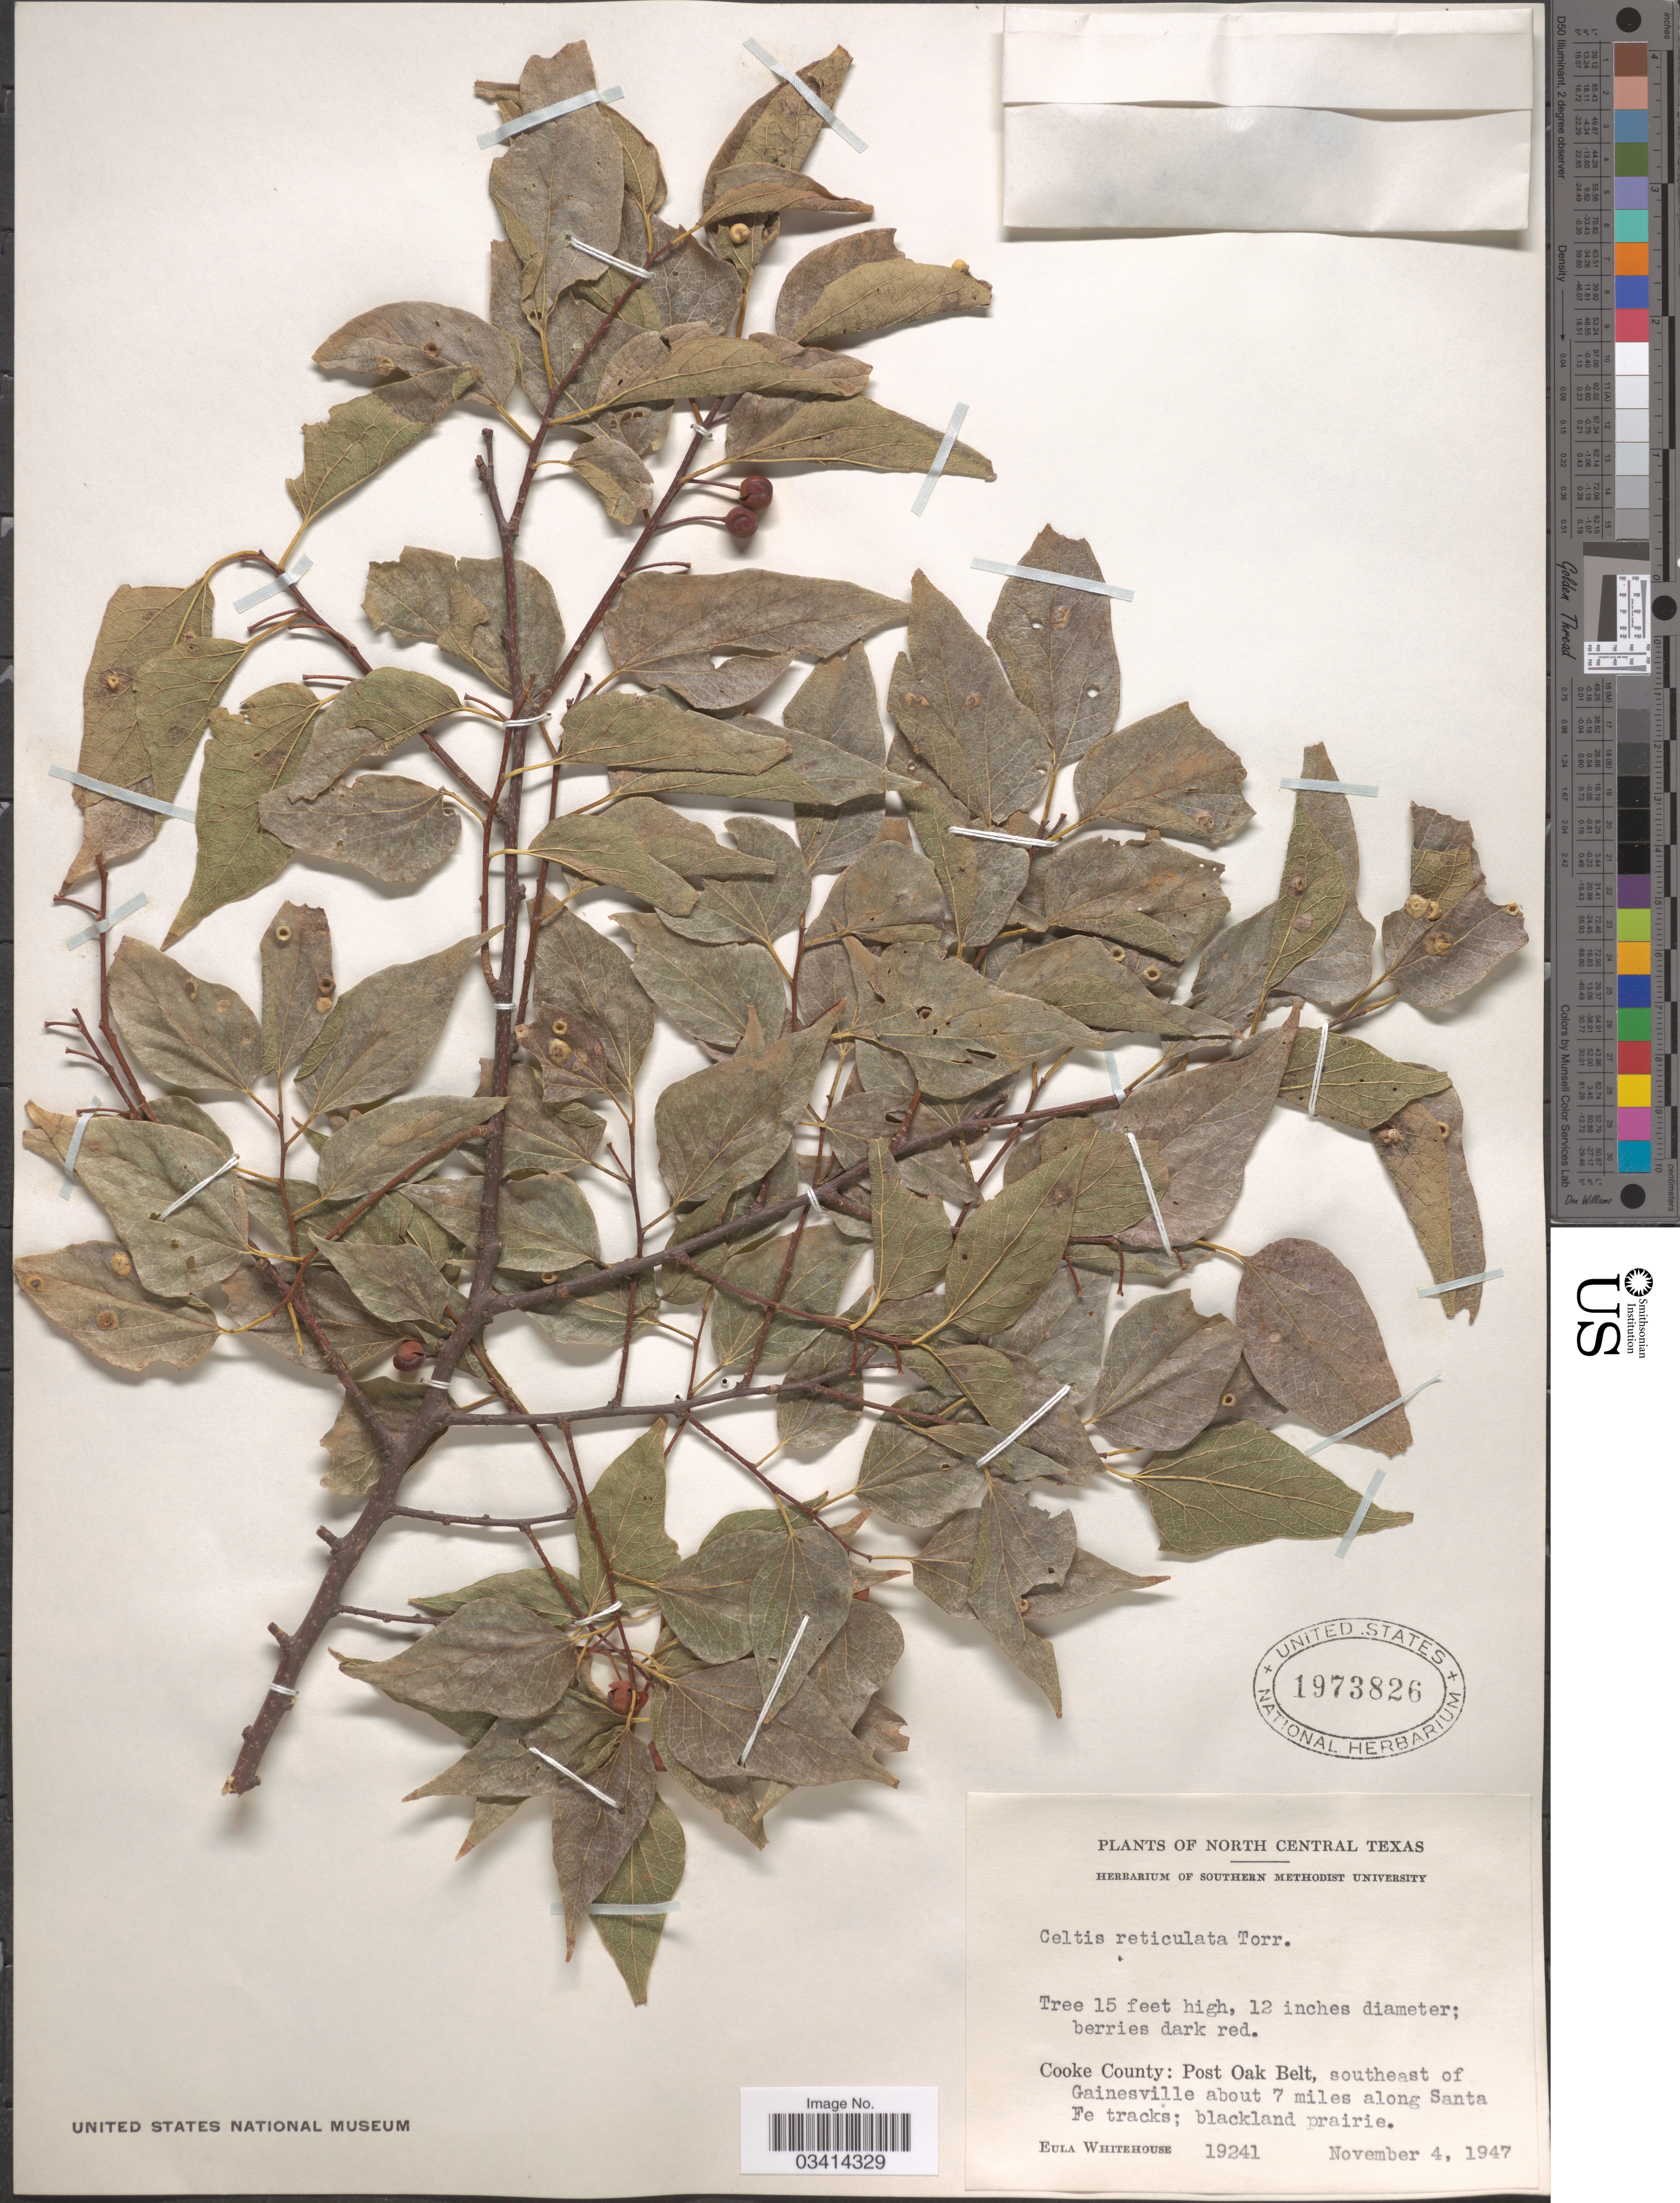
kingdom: Plantae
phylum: Tracheophyta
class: Magnoliopsida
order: Rosales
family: Cannabaceae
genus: Celtis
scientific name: Celtis reticulata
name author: Torr.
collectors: E. Whitehouse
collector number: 19241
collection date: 1947-11-04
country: United States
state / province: Texas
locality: North Central Texas. Cooke County: Post Oak Belt, southeast of Gainesville about 7 miles along Santa Fe tracks.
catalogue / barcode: US 1973826